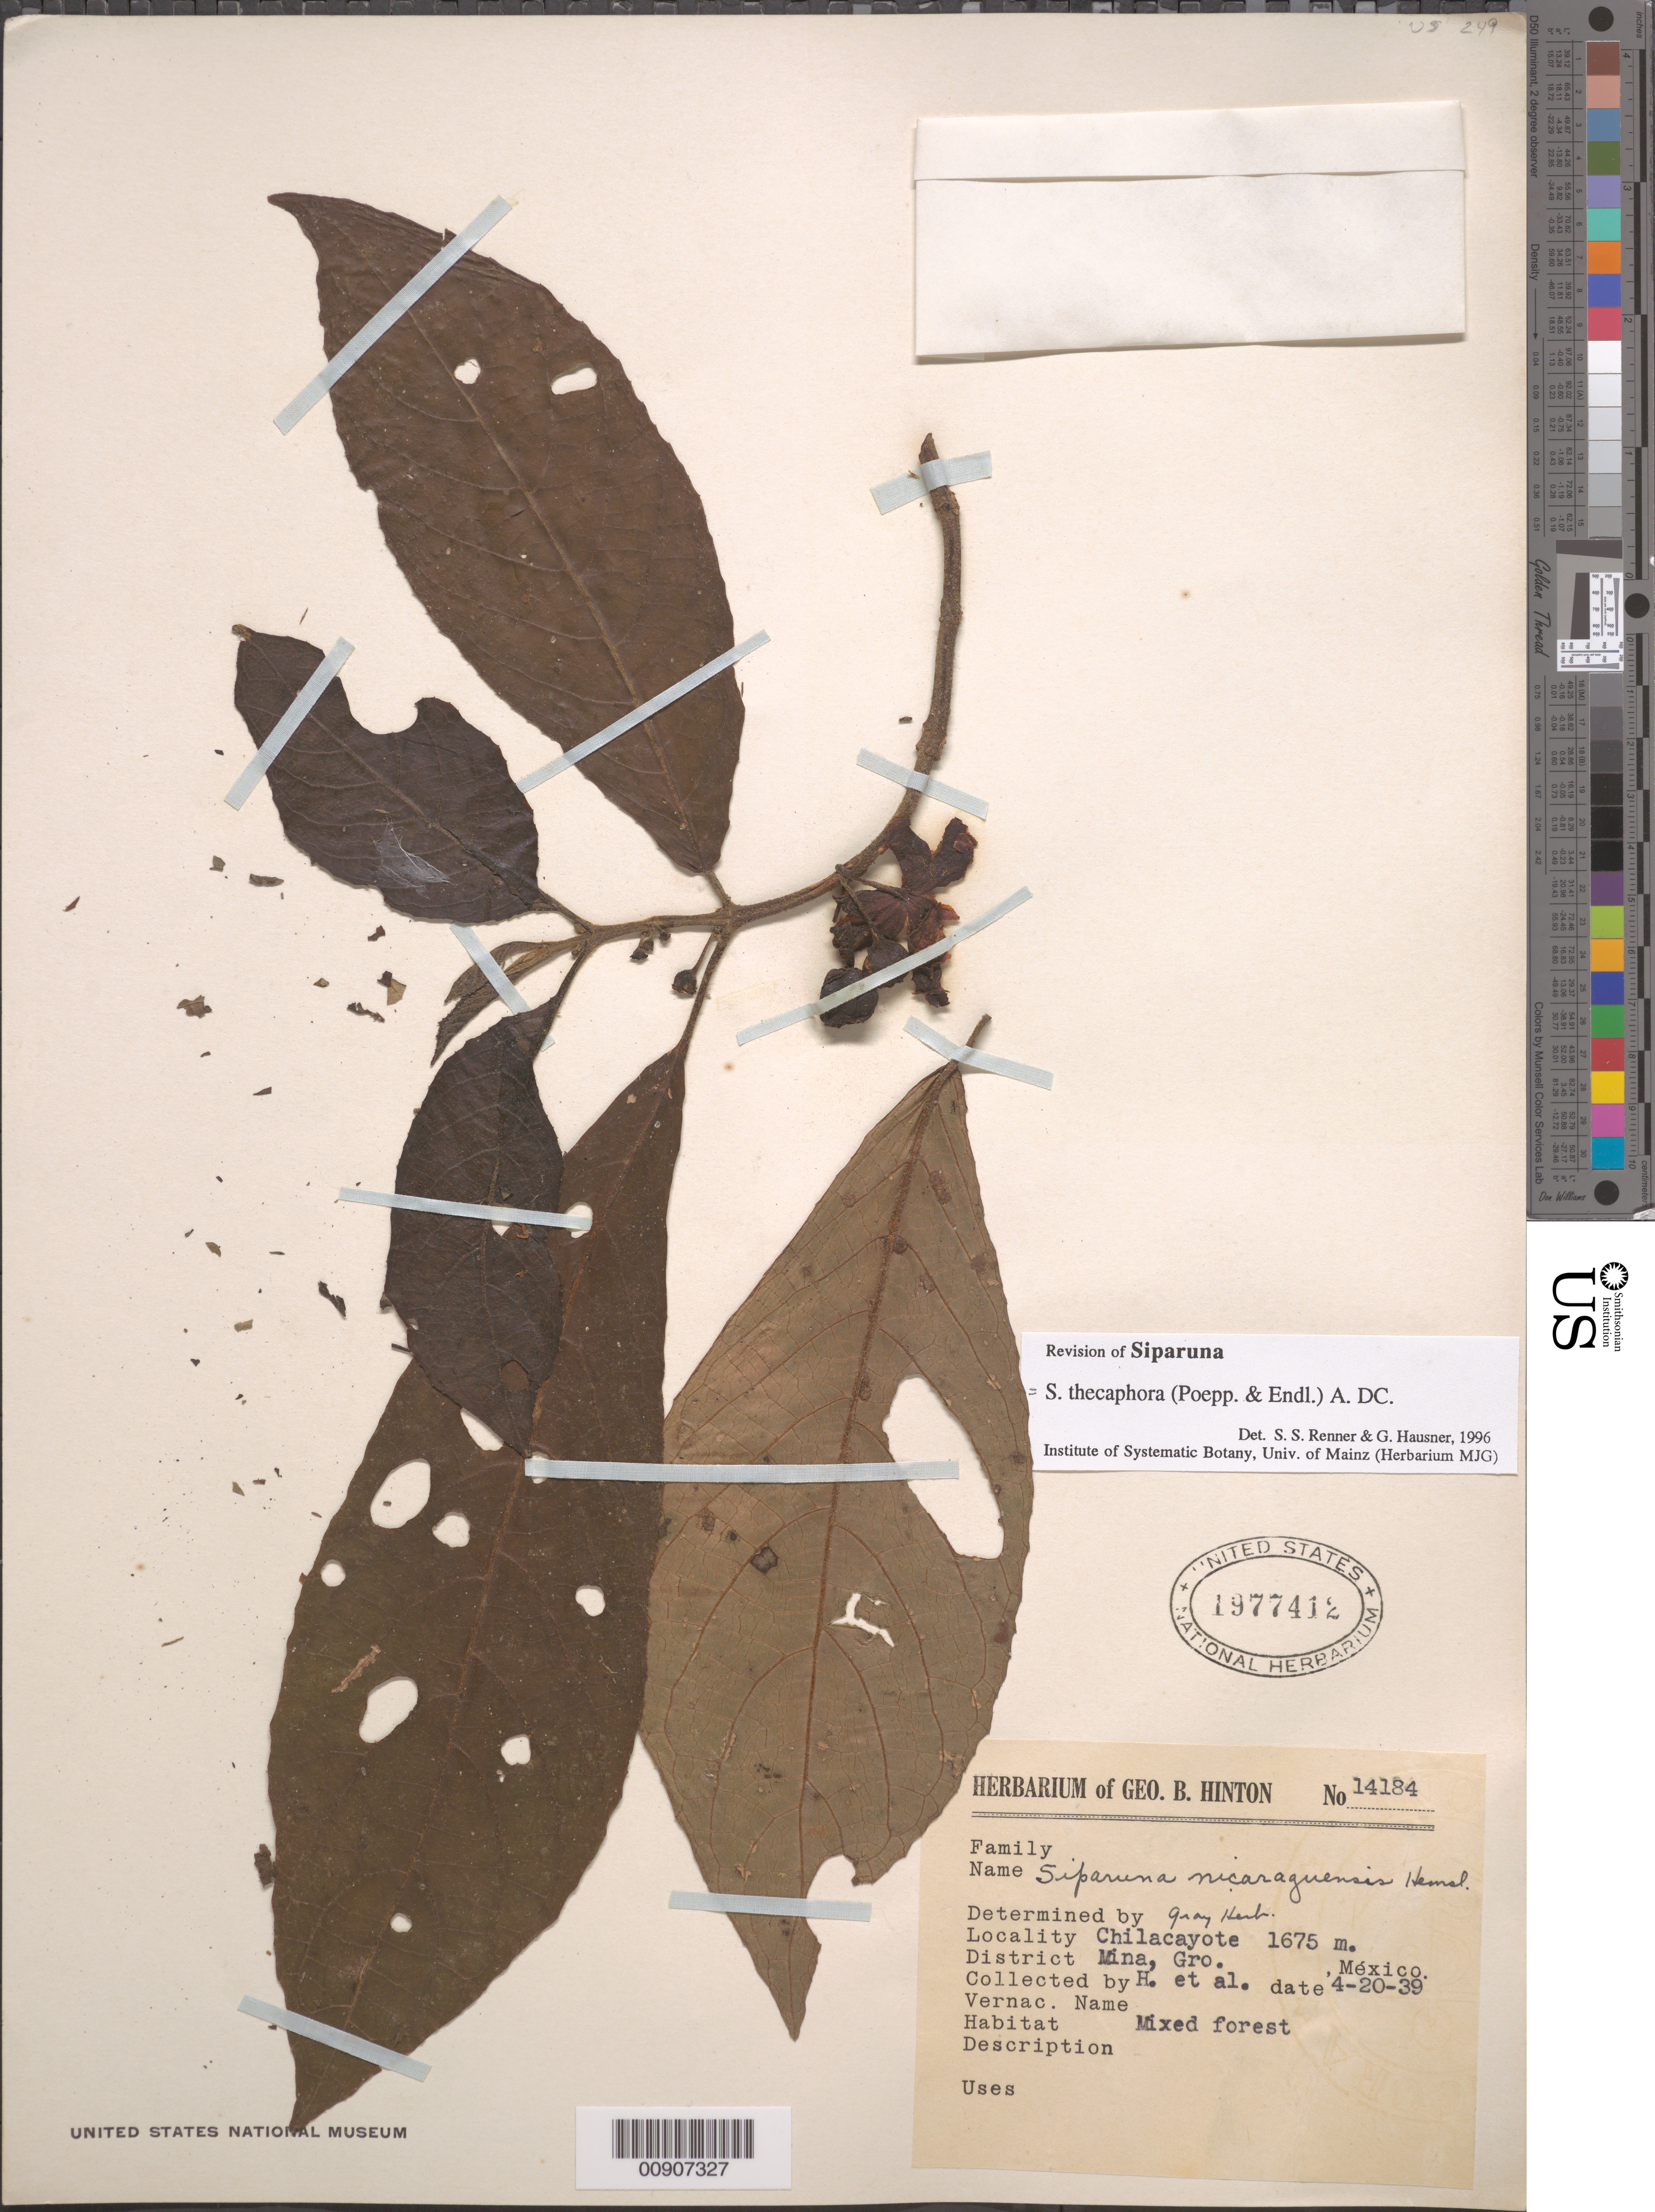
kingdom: Plantae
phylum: Tracheophyta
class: Magnoliopsida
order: Laurales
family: Siparunaceae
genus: Siparuna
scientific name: Siparuna thecaphora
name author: (Poepp. & Endl.) A. DC.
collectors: G. B. Hinton & et al.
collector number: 14184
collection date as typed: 20 Apr 1939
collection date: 1939-04-20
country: Mexico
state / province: Guerrero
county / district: Mina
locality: Chilacayote, District Mina, Guerrero.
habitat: Mixed forest.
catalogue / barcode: US 1977412